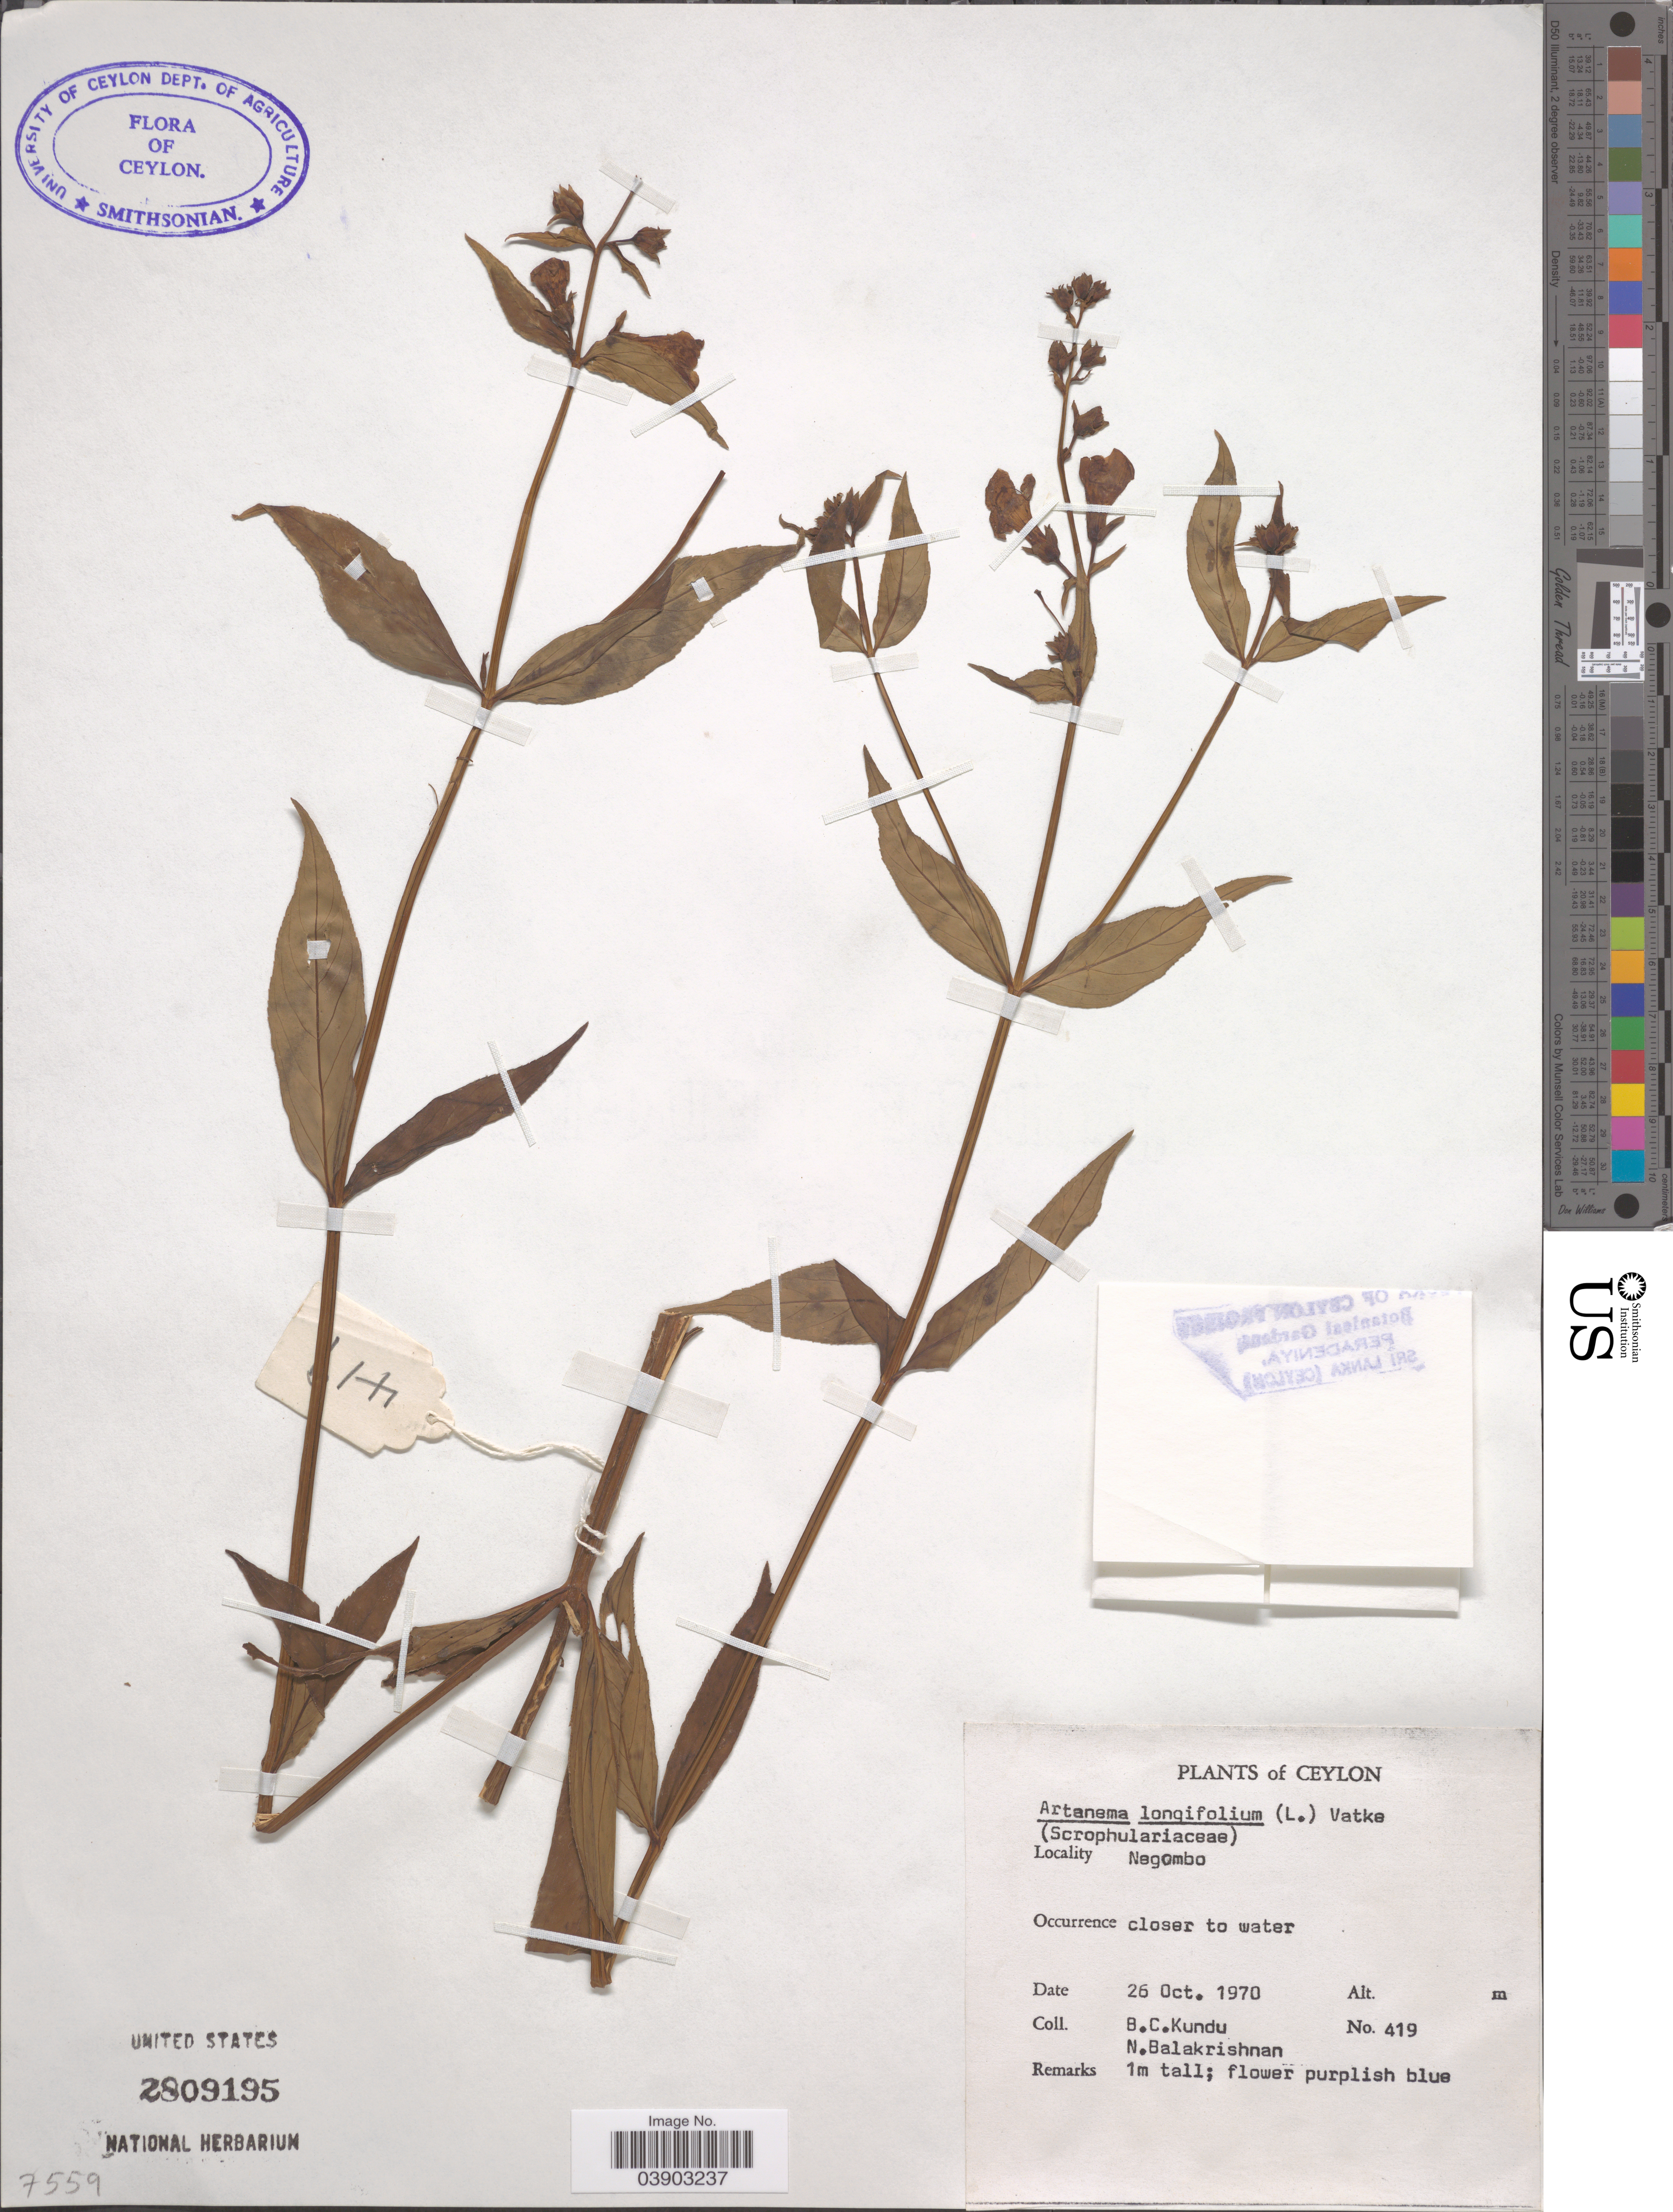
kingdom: Plantae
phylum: Tracheophyta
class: Magnoliopsida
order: Lamiales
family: Linderniaceae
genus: Artanema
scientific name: Artanema longifolium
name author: (L.) Vatke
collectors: B. C. Kundu & N. Balakrishnan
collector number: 419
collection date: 1970-10-26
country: Sri Lanka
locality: Ceylon. Negombo.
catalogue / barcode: US 2809195